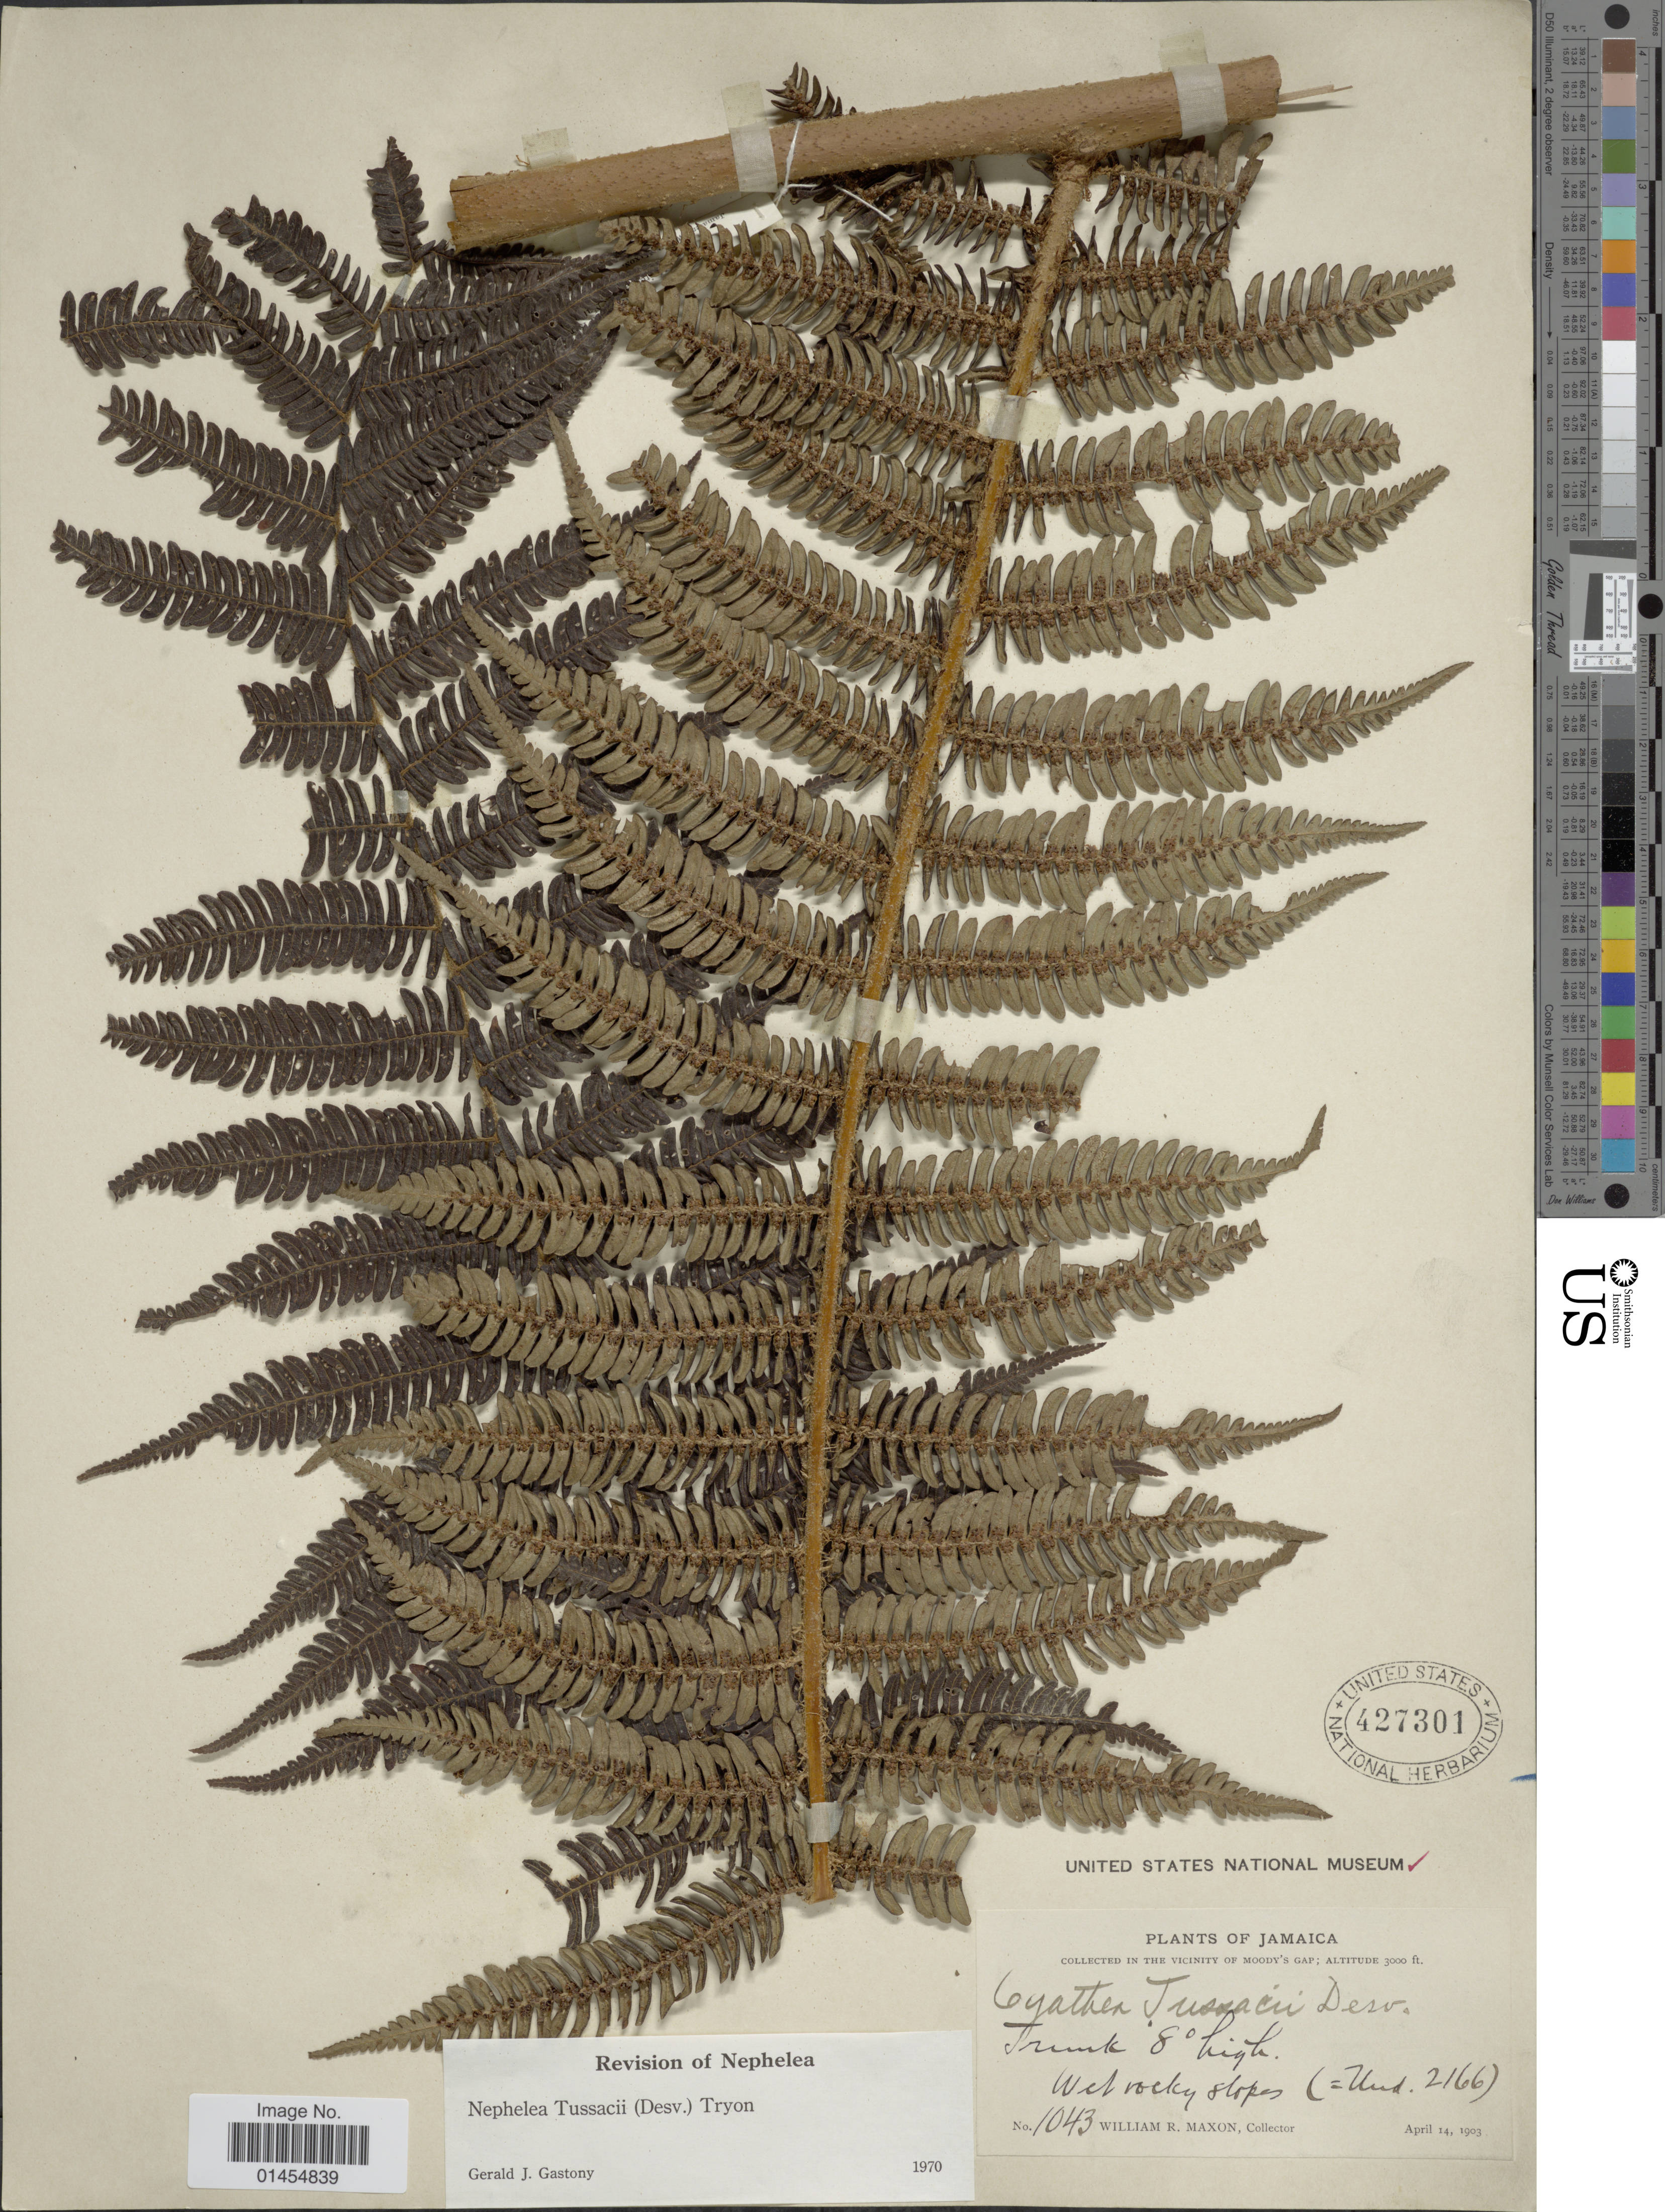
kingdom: Plantae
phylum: Tracheophyta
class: Polypodiopsida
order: Cyatheales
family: Cyatheaceae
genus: Alsophila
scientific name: Alsophila tussacii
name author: (Desv.) D.S. Conant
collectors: W. R. Maxon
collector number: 1043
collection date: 1903-04-14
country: Jamaica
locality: Collected in the vicinity of Moody's Gap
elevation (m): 914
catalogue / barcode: US 427301